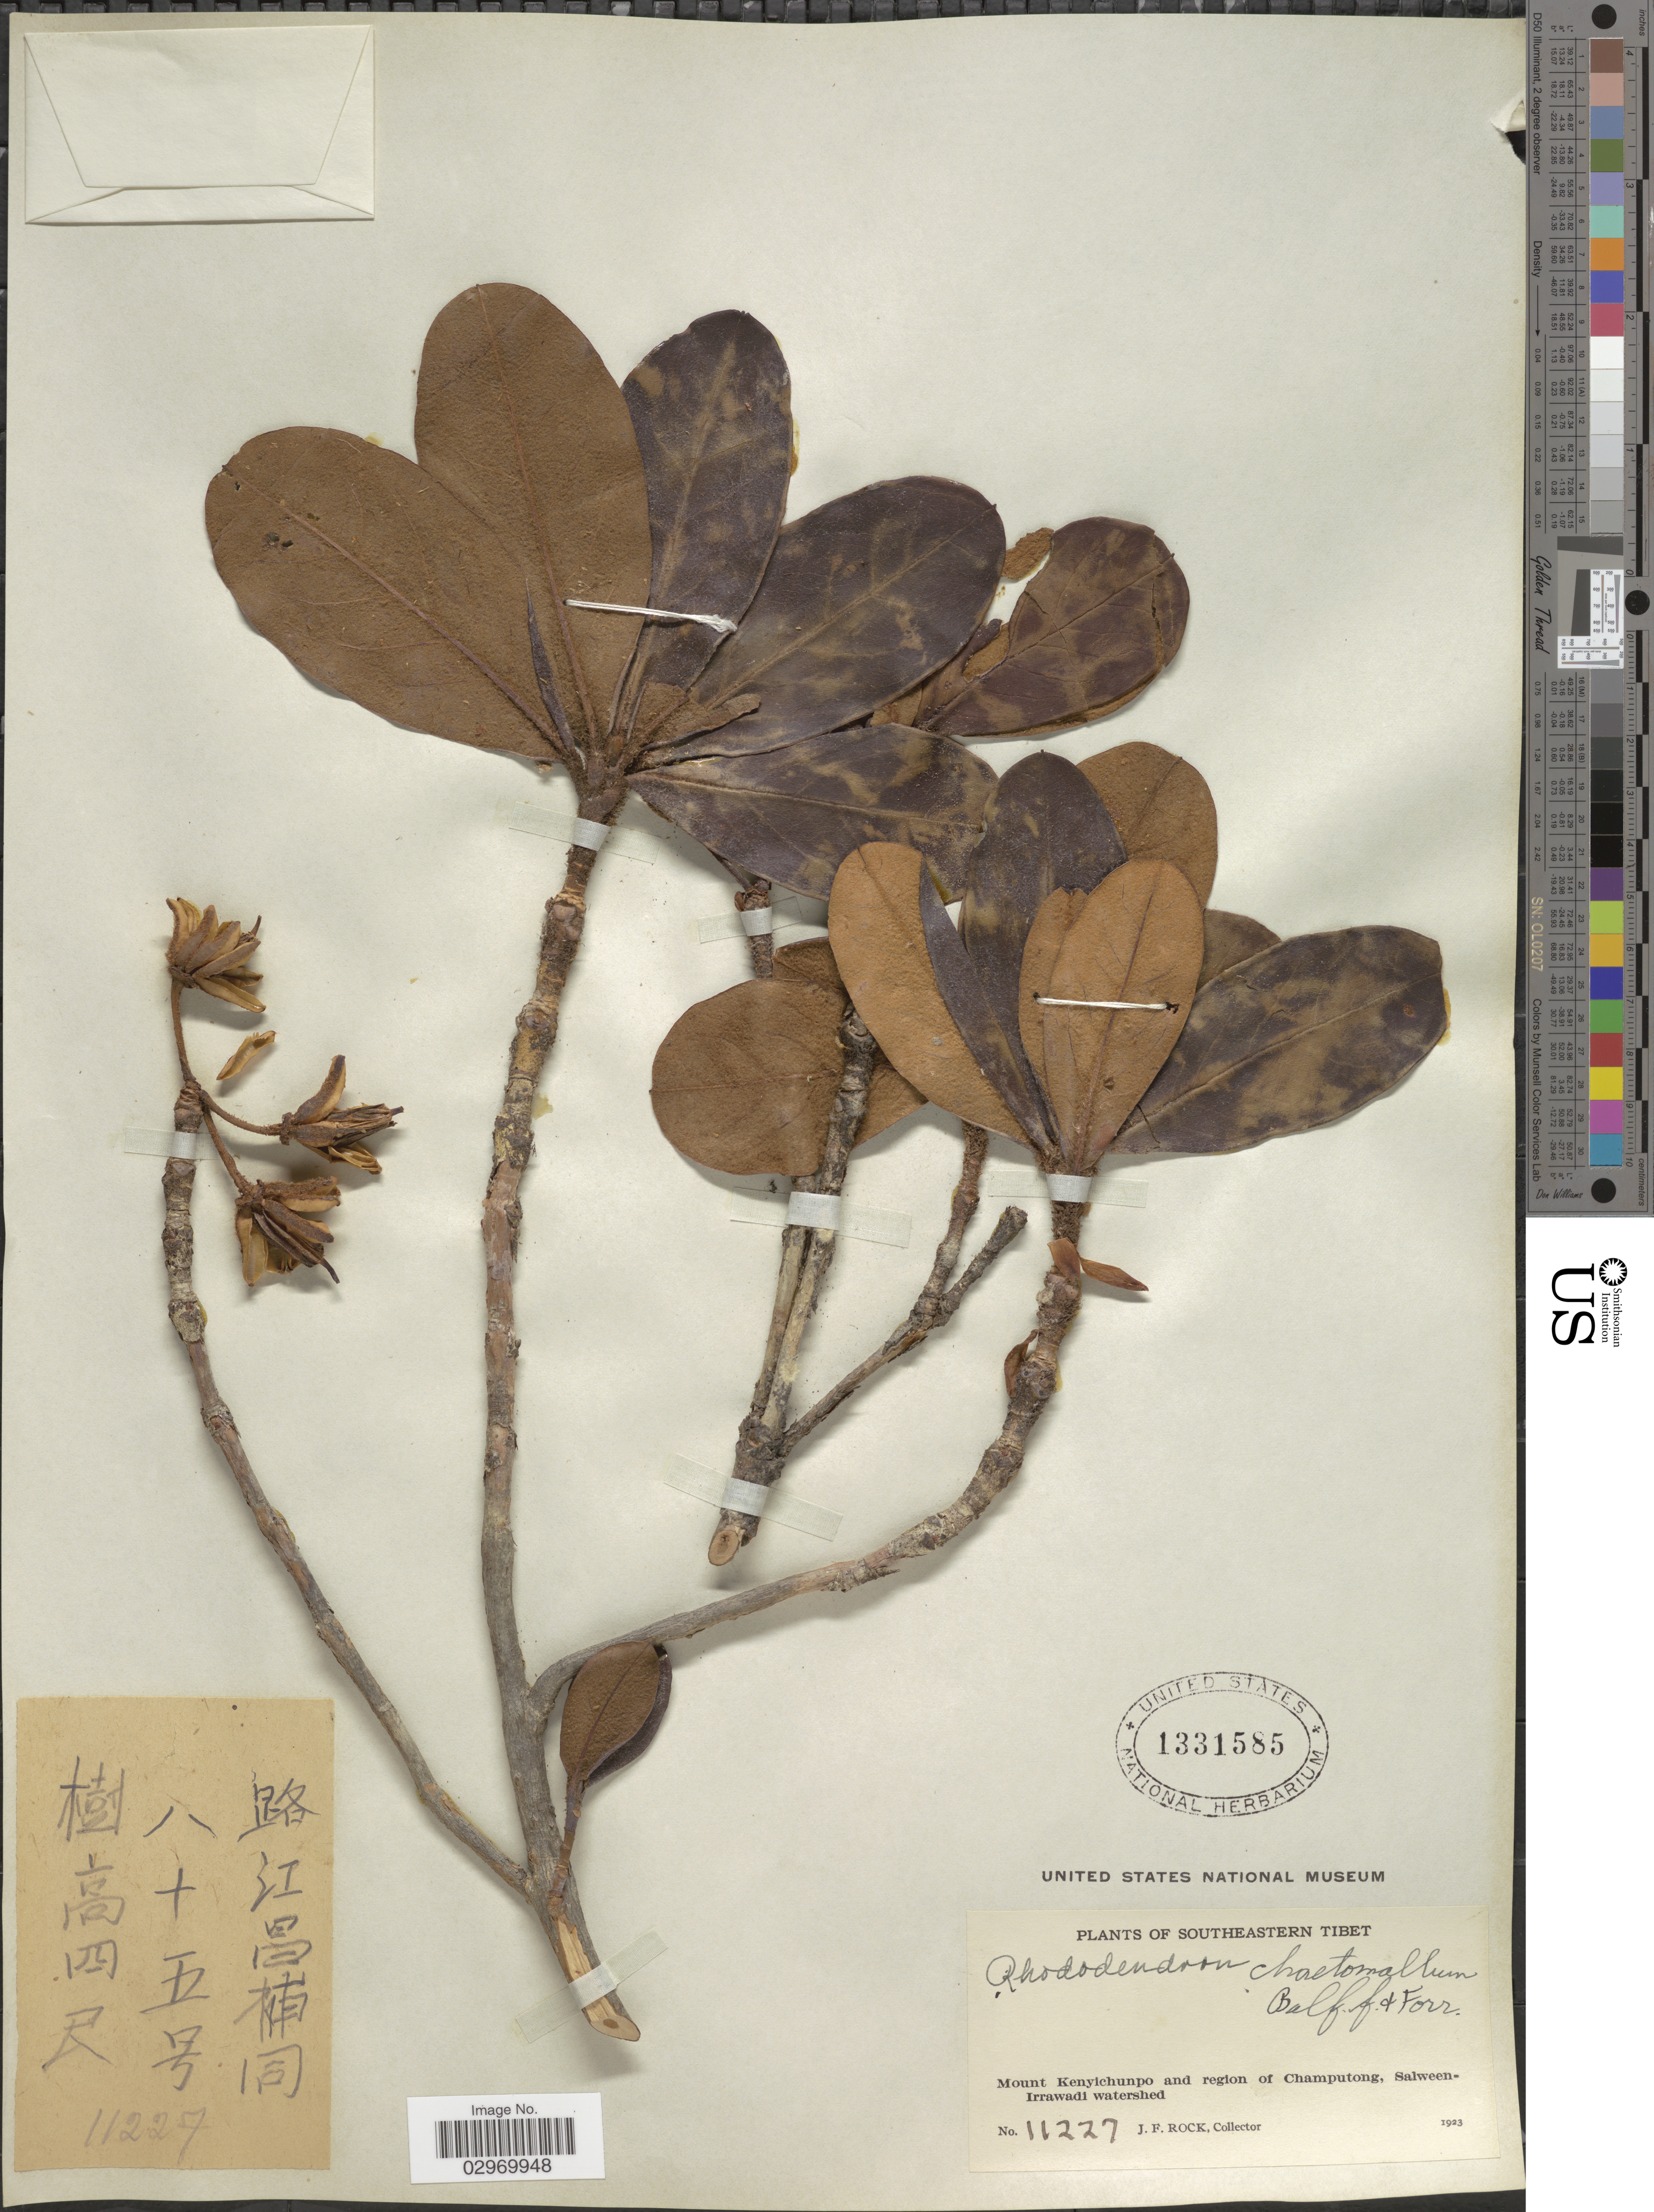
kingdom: Plantae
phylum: Tracheophyta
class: Magnoliopsida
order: Ericales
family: Ericaceae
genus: Rhododendron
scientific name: Rhododendron chaetomallum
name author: Balf. f. & Forrest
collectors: J. Rock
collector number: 11227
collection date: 1923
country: China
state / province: Xizang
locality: Southeastern Tibet, Mount Kenyichunpo and region of Champutong, Salween-Irrawadi watershed.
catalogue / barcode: US 1331585